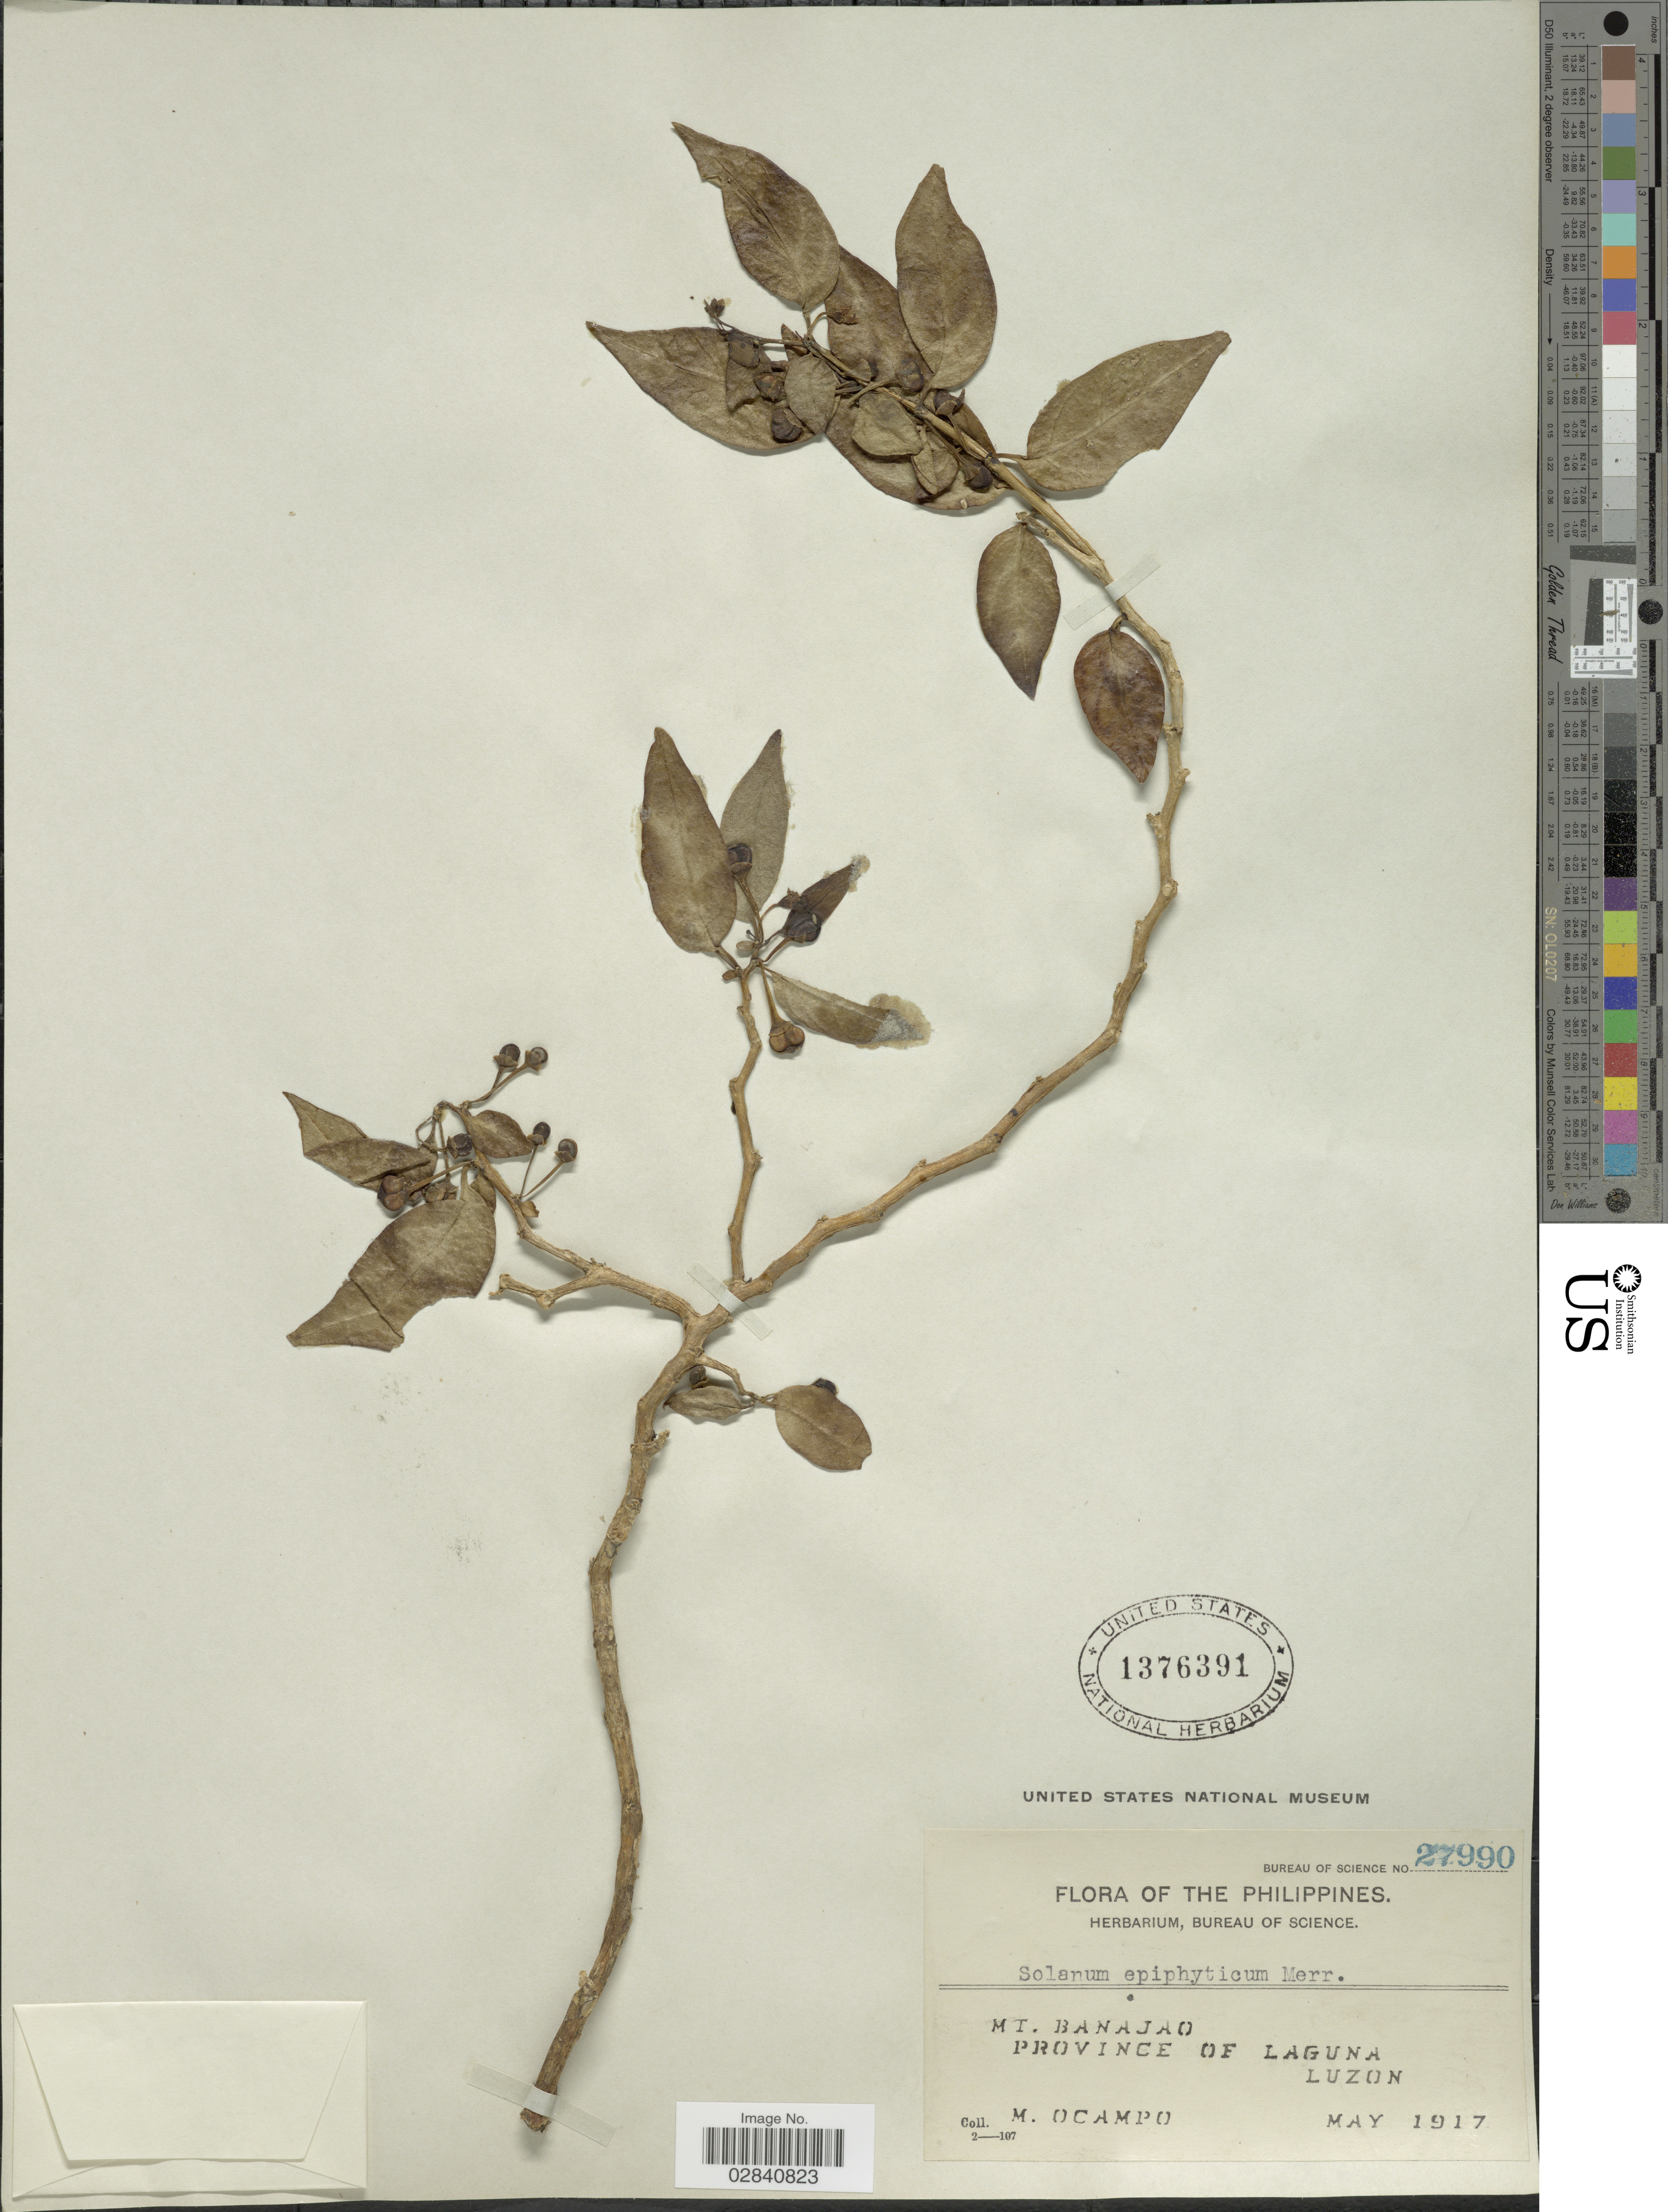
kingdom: Plantae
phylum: Tracheophyta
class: Magnoliopsida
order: Solanales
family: Solanaceae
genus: Lycianthes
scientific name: Lycianthes parasitica subsp. epiphytica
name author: (Merr.) Bitter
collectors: M. Ocampo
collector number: Bureau of Science 27990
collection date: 1917-05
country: Philippines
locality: Mt. Banajao, Province of Laguna, Luzon.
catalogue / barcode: US 1376391